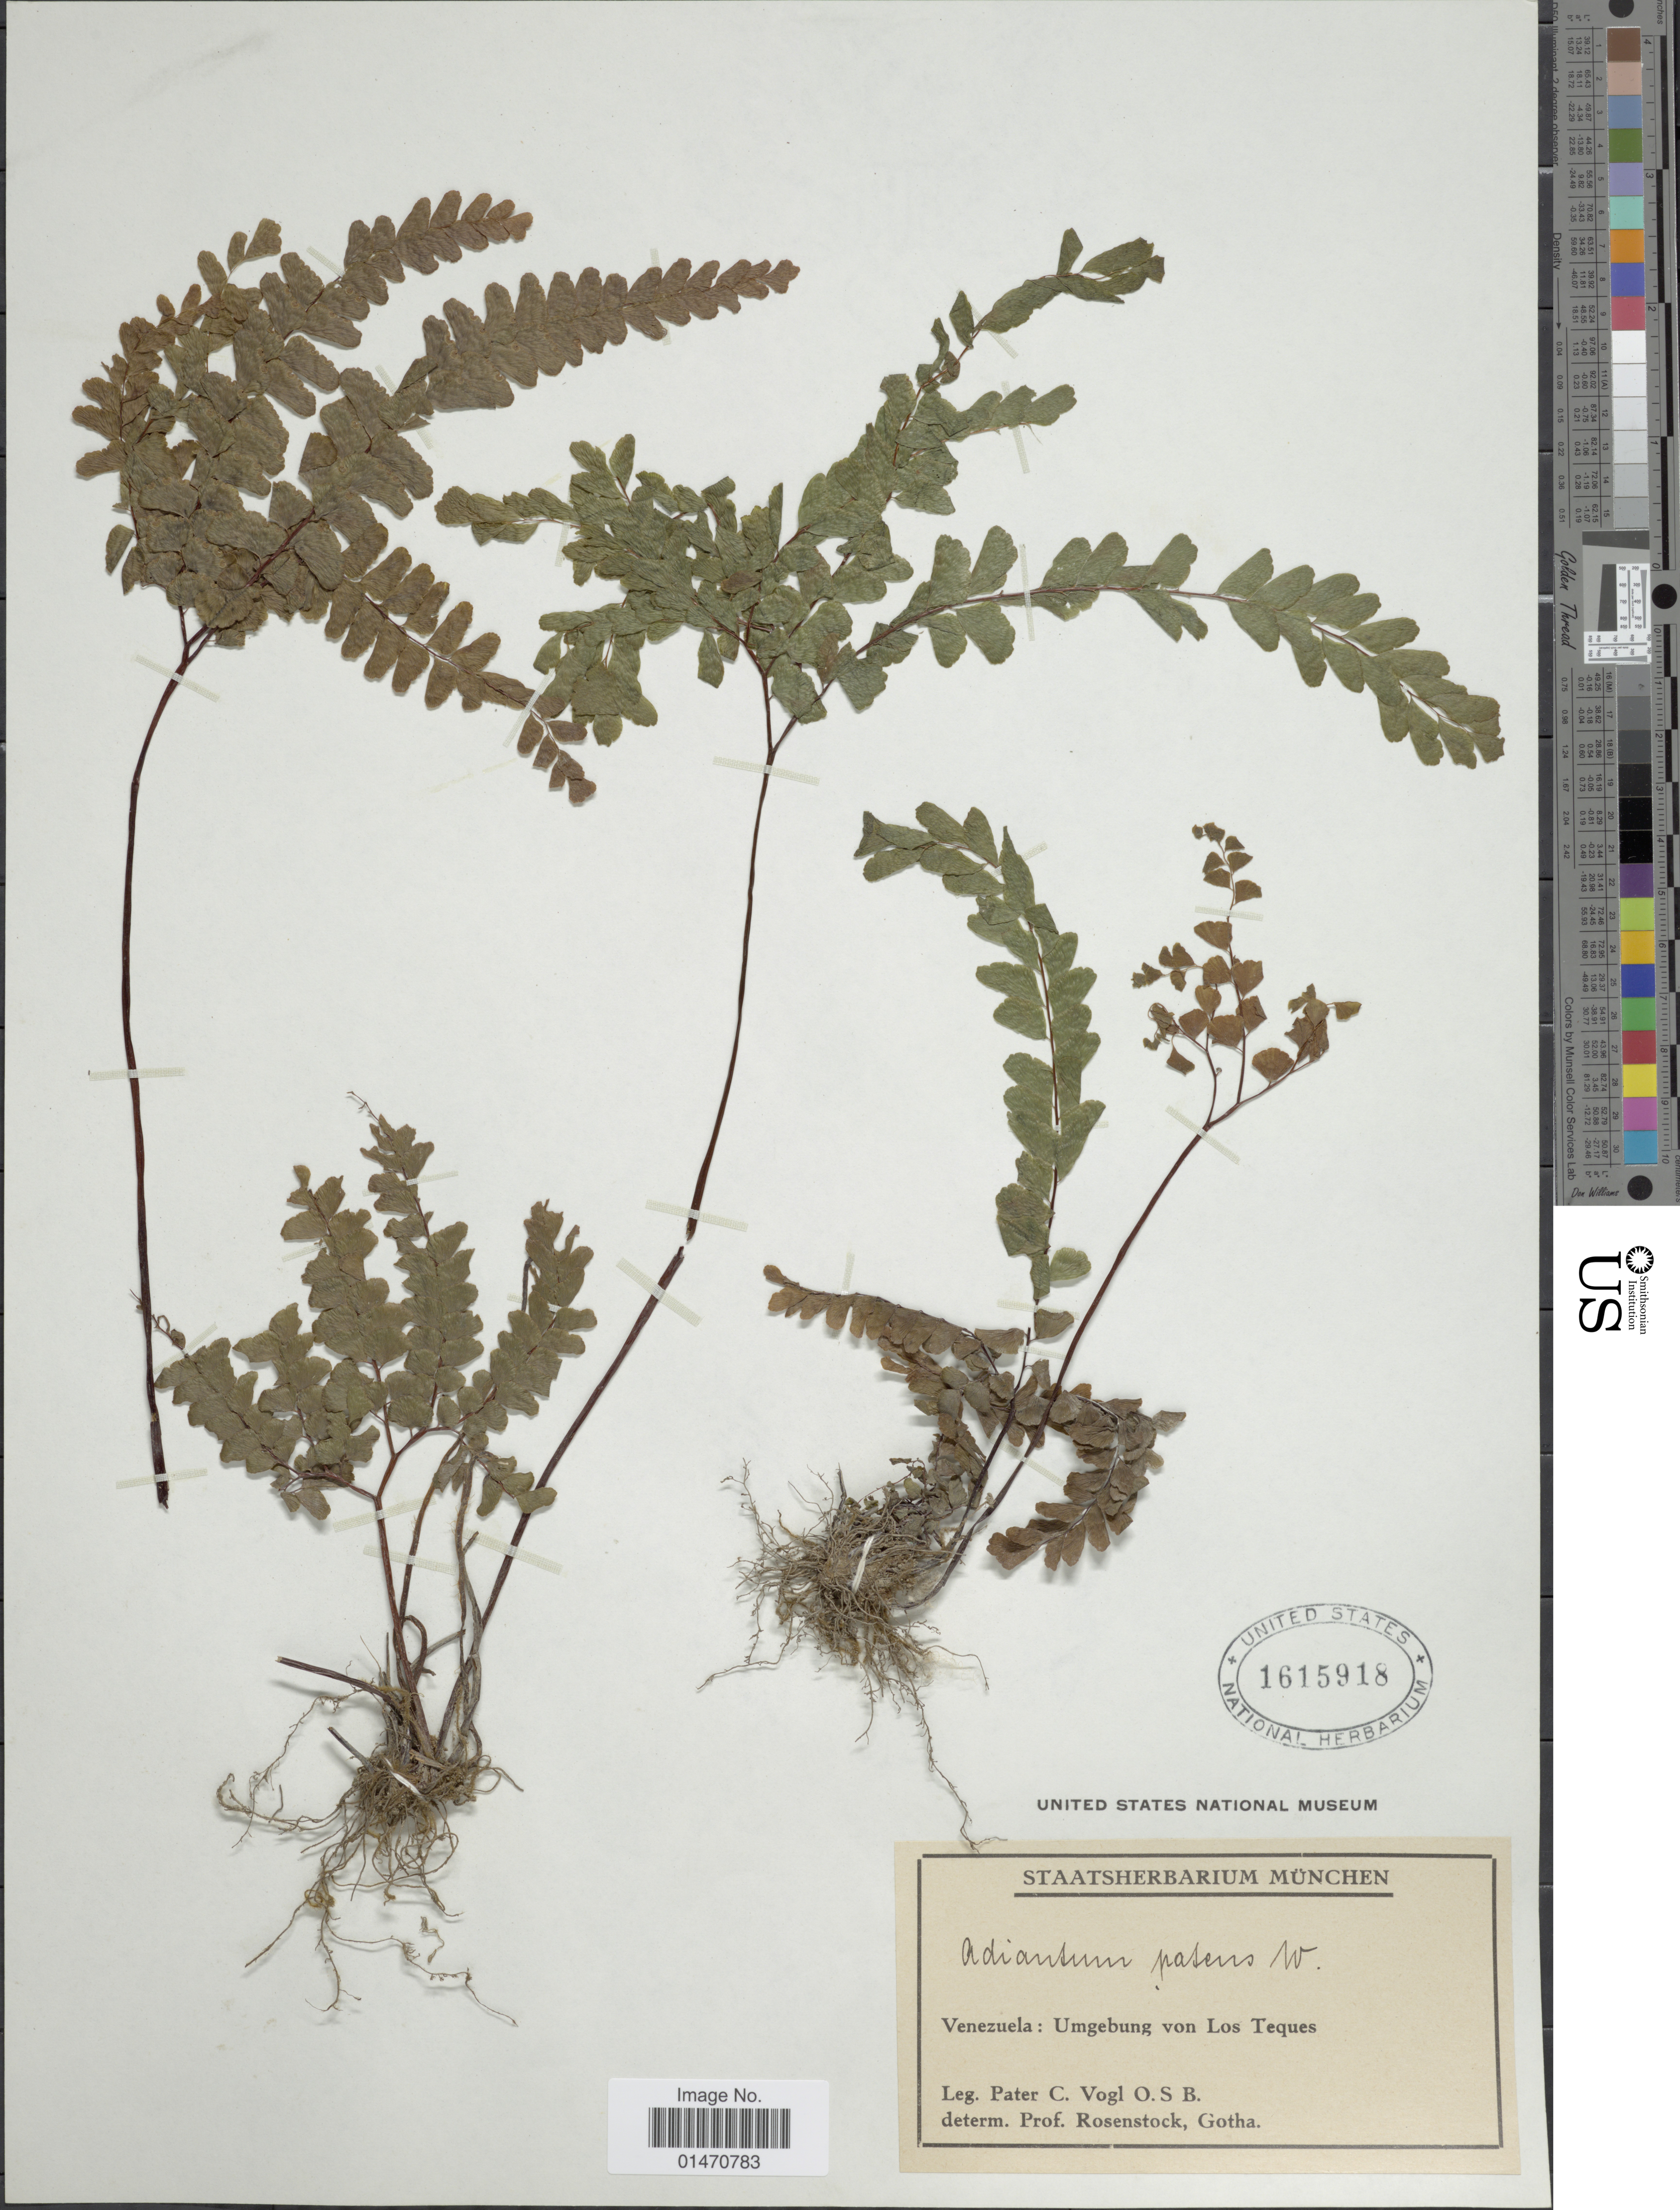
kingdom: Plantae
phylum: Tracheophyta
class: Polypodiopsida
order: Polypodiales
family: Pteridaceae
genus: Adiantum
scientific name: Adiantum patens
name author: Willd.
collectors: C. Vogl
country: Venezuela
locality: Venezuela: Umgebung von Los Tegues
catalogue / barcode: US 1615918